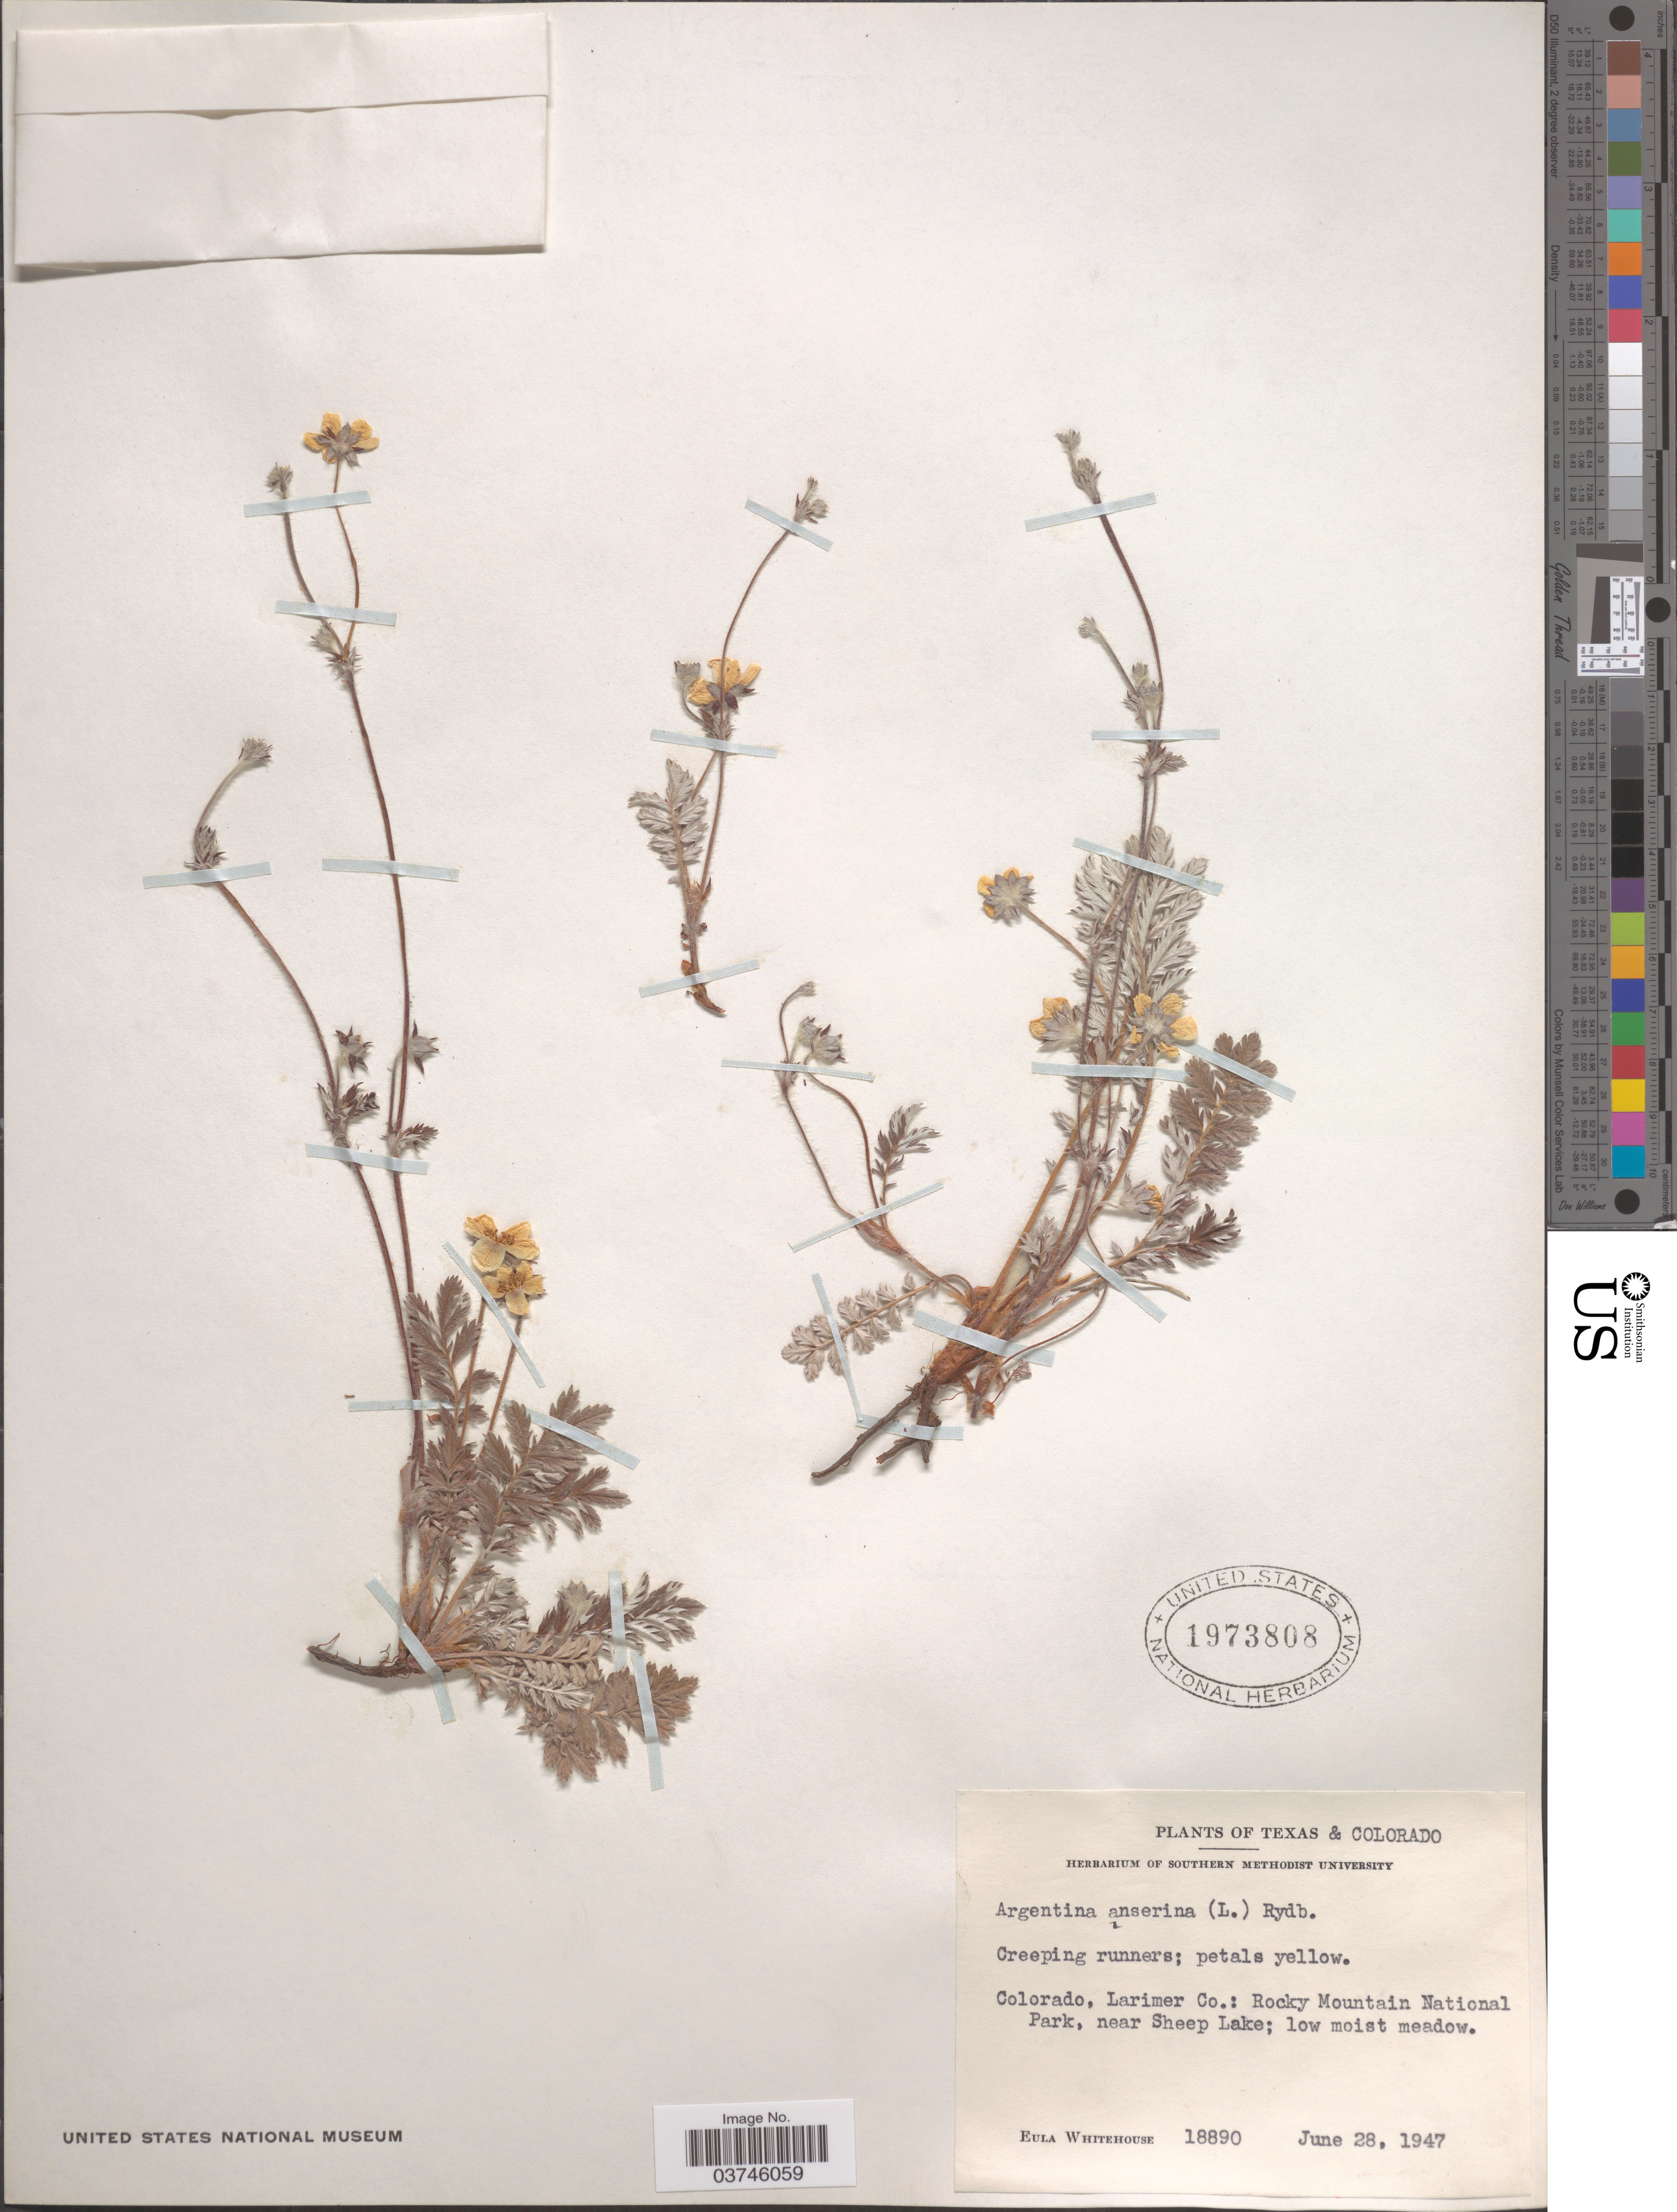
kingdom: Plantae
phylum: Tracheophyta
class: Magnoliopsida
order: Rosales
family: Rosaceae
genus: Argentina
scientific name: Argentina anserina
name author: (L.) Rydb.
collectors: E. Whitehouse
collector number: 18890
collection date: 1947-06-28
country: United States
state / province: Colorado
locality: Larimer Co.: Rocky Mountain National Park, near Sheep Lake.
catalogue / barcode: US 1973808